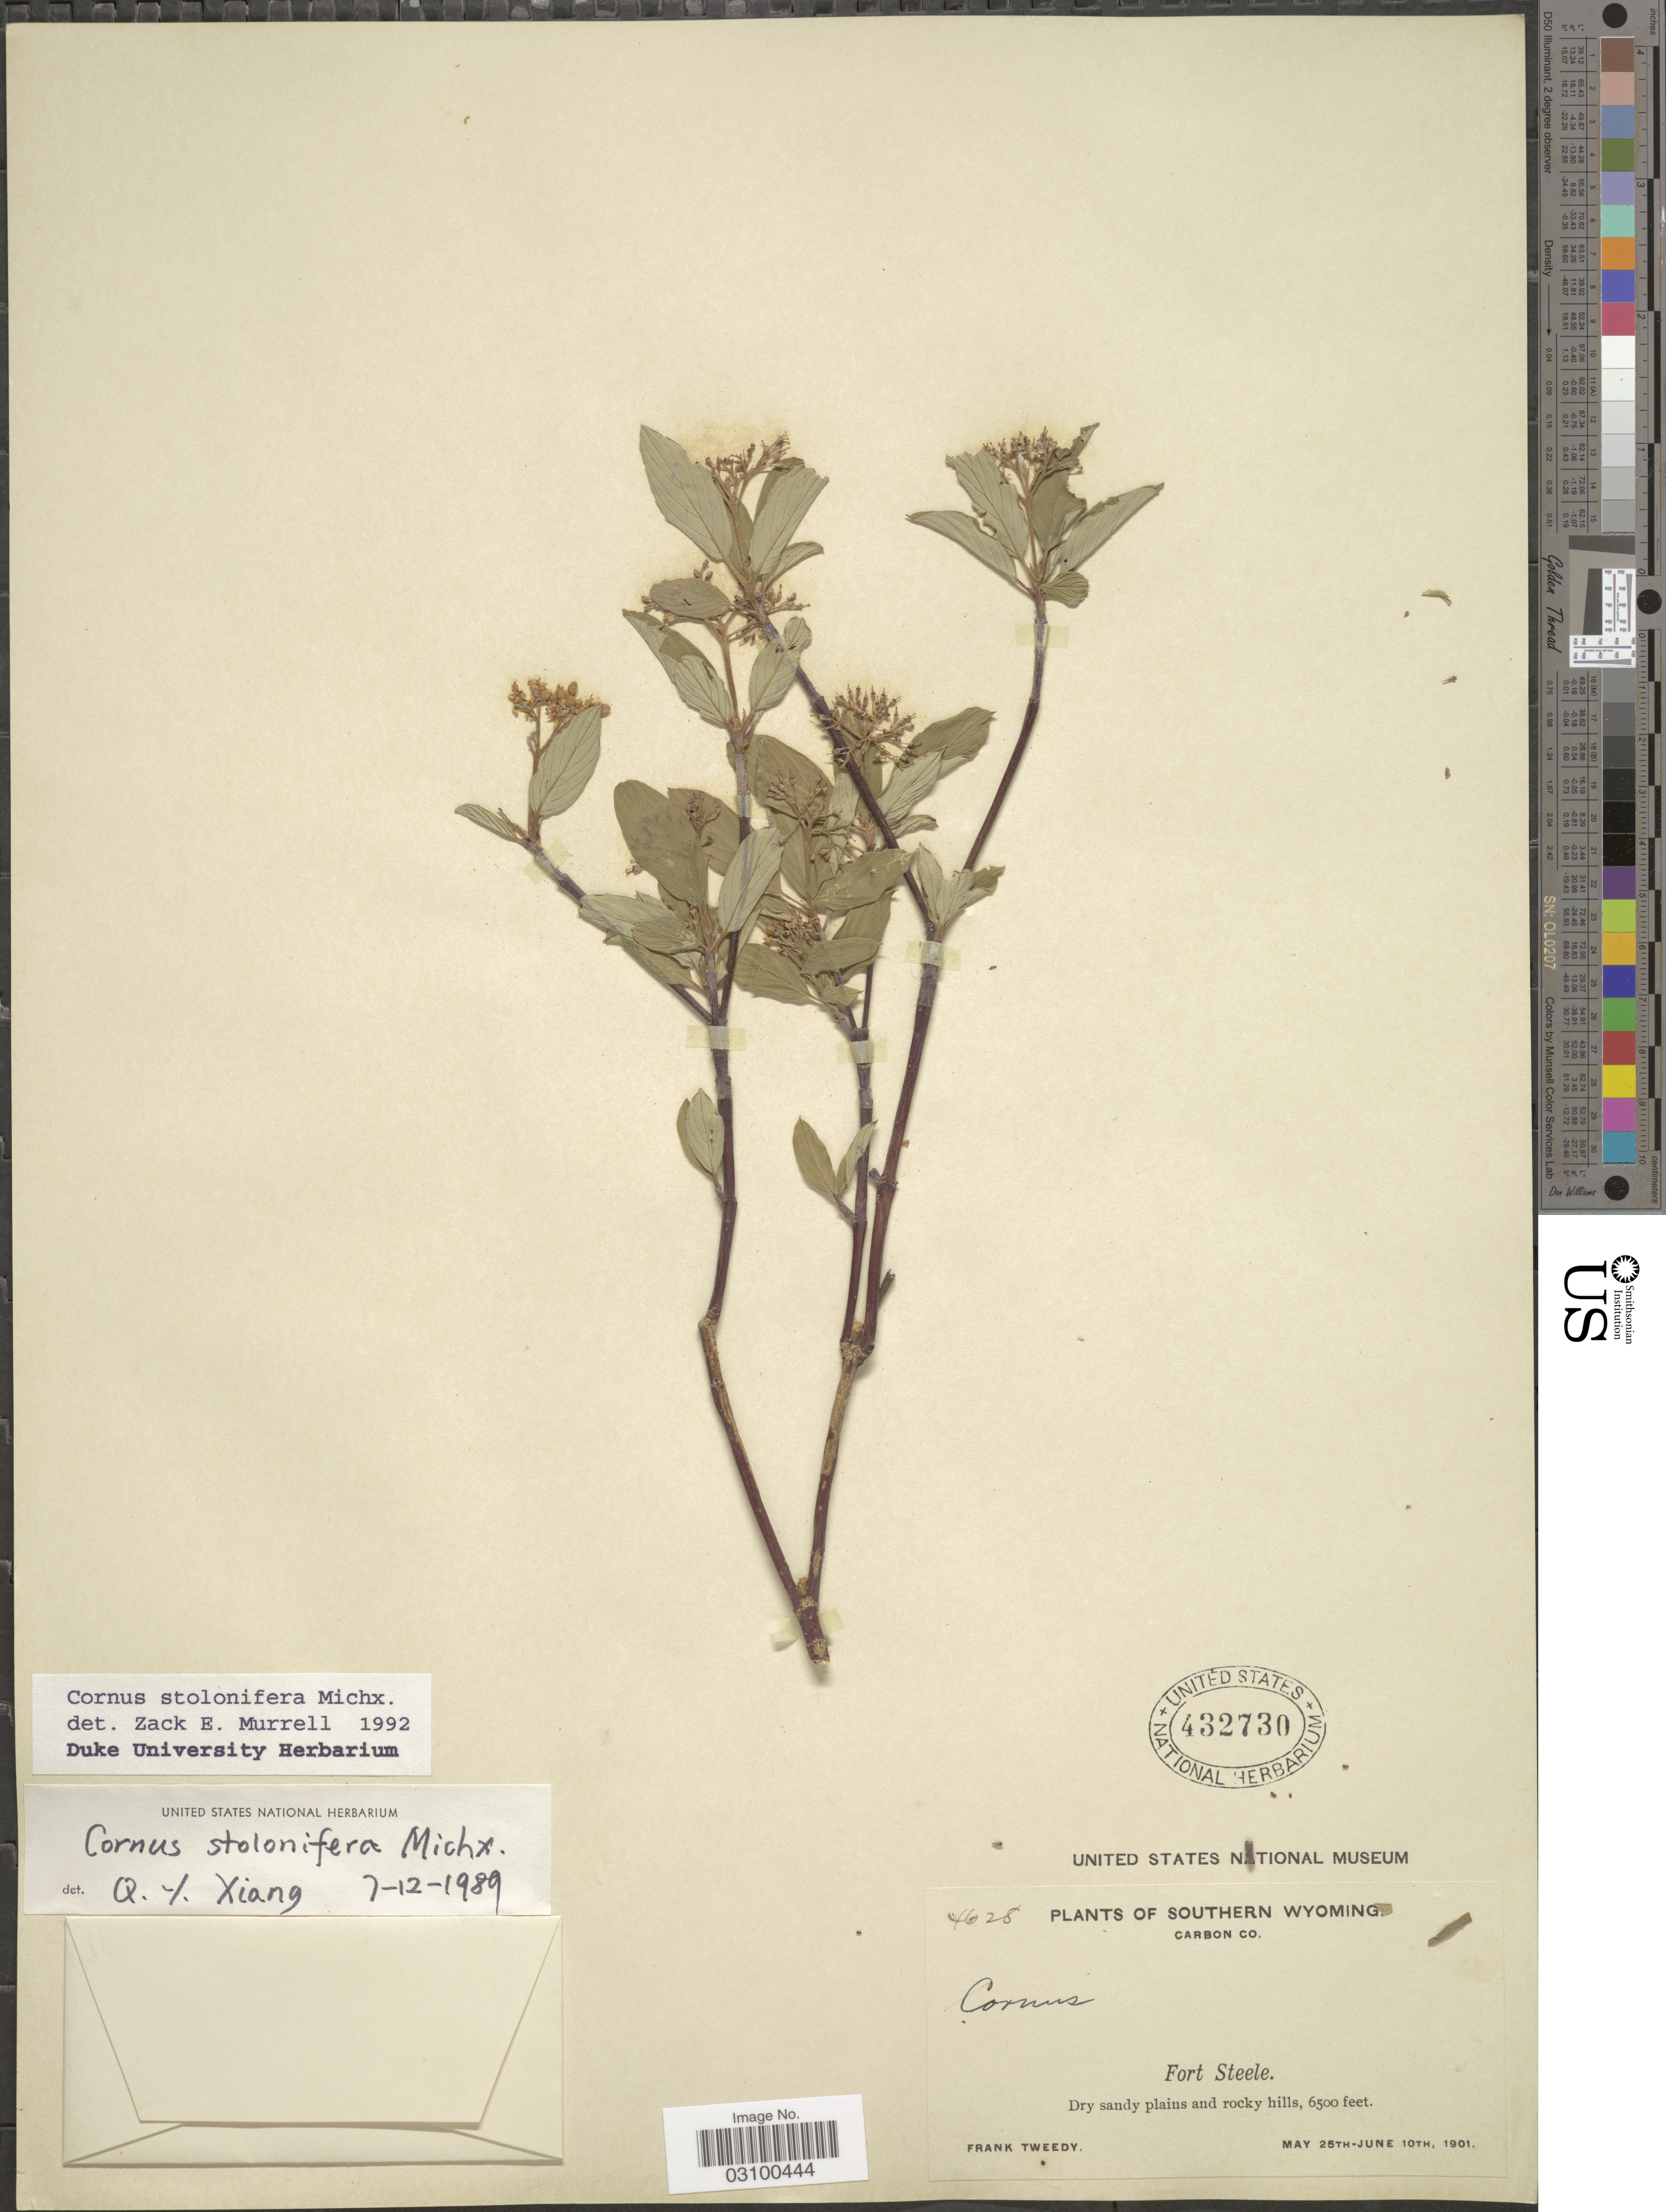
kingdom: Plantae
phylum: Tracheophyta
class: Magnoliopsida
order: Cornales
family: Cornaceae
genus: Cornus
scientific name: Cornus sericea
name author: L.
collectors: F. Tweedy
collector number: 4628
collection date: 1901-05-25/1901-06-10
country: United States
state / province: Wyoming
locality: Southern Wyoming. Carbon Co. Fort Steele.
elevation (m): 1981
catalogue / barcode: US 432730